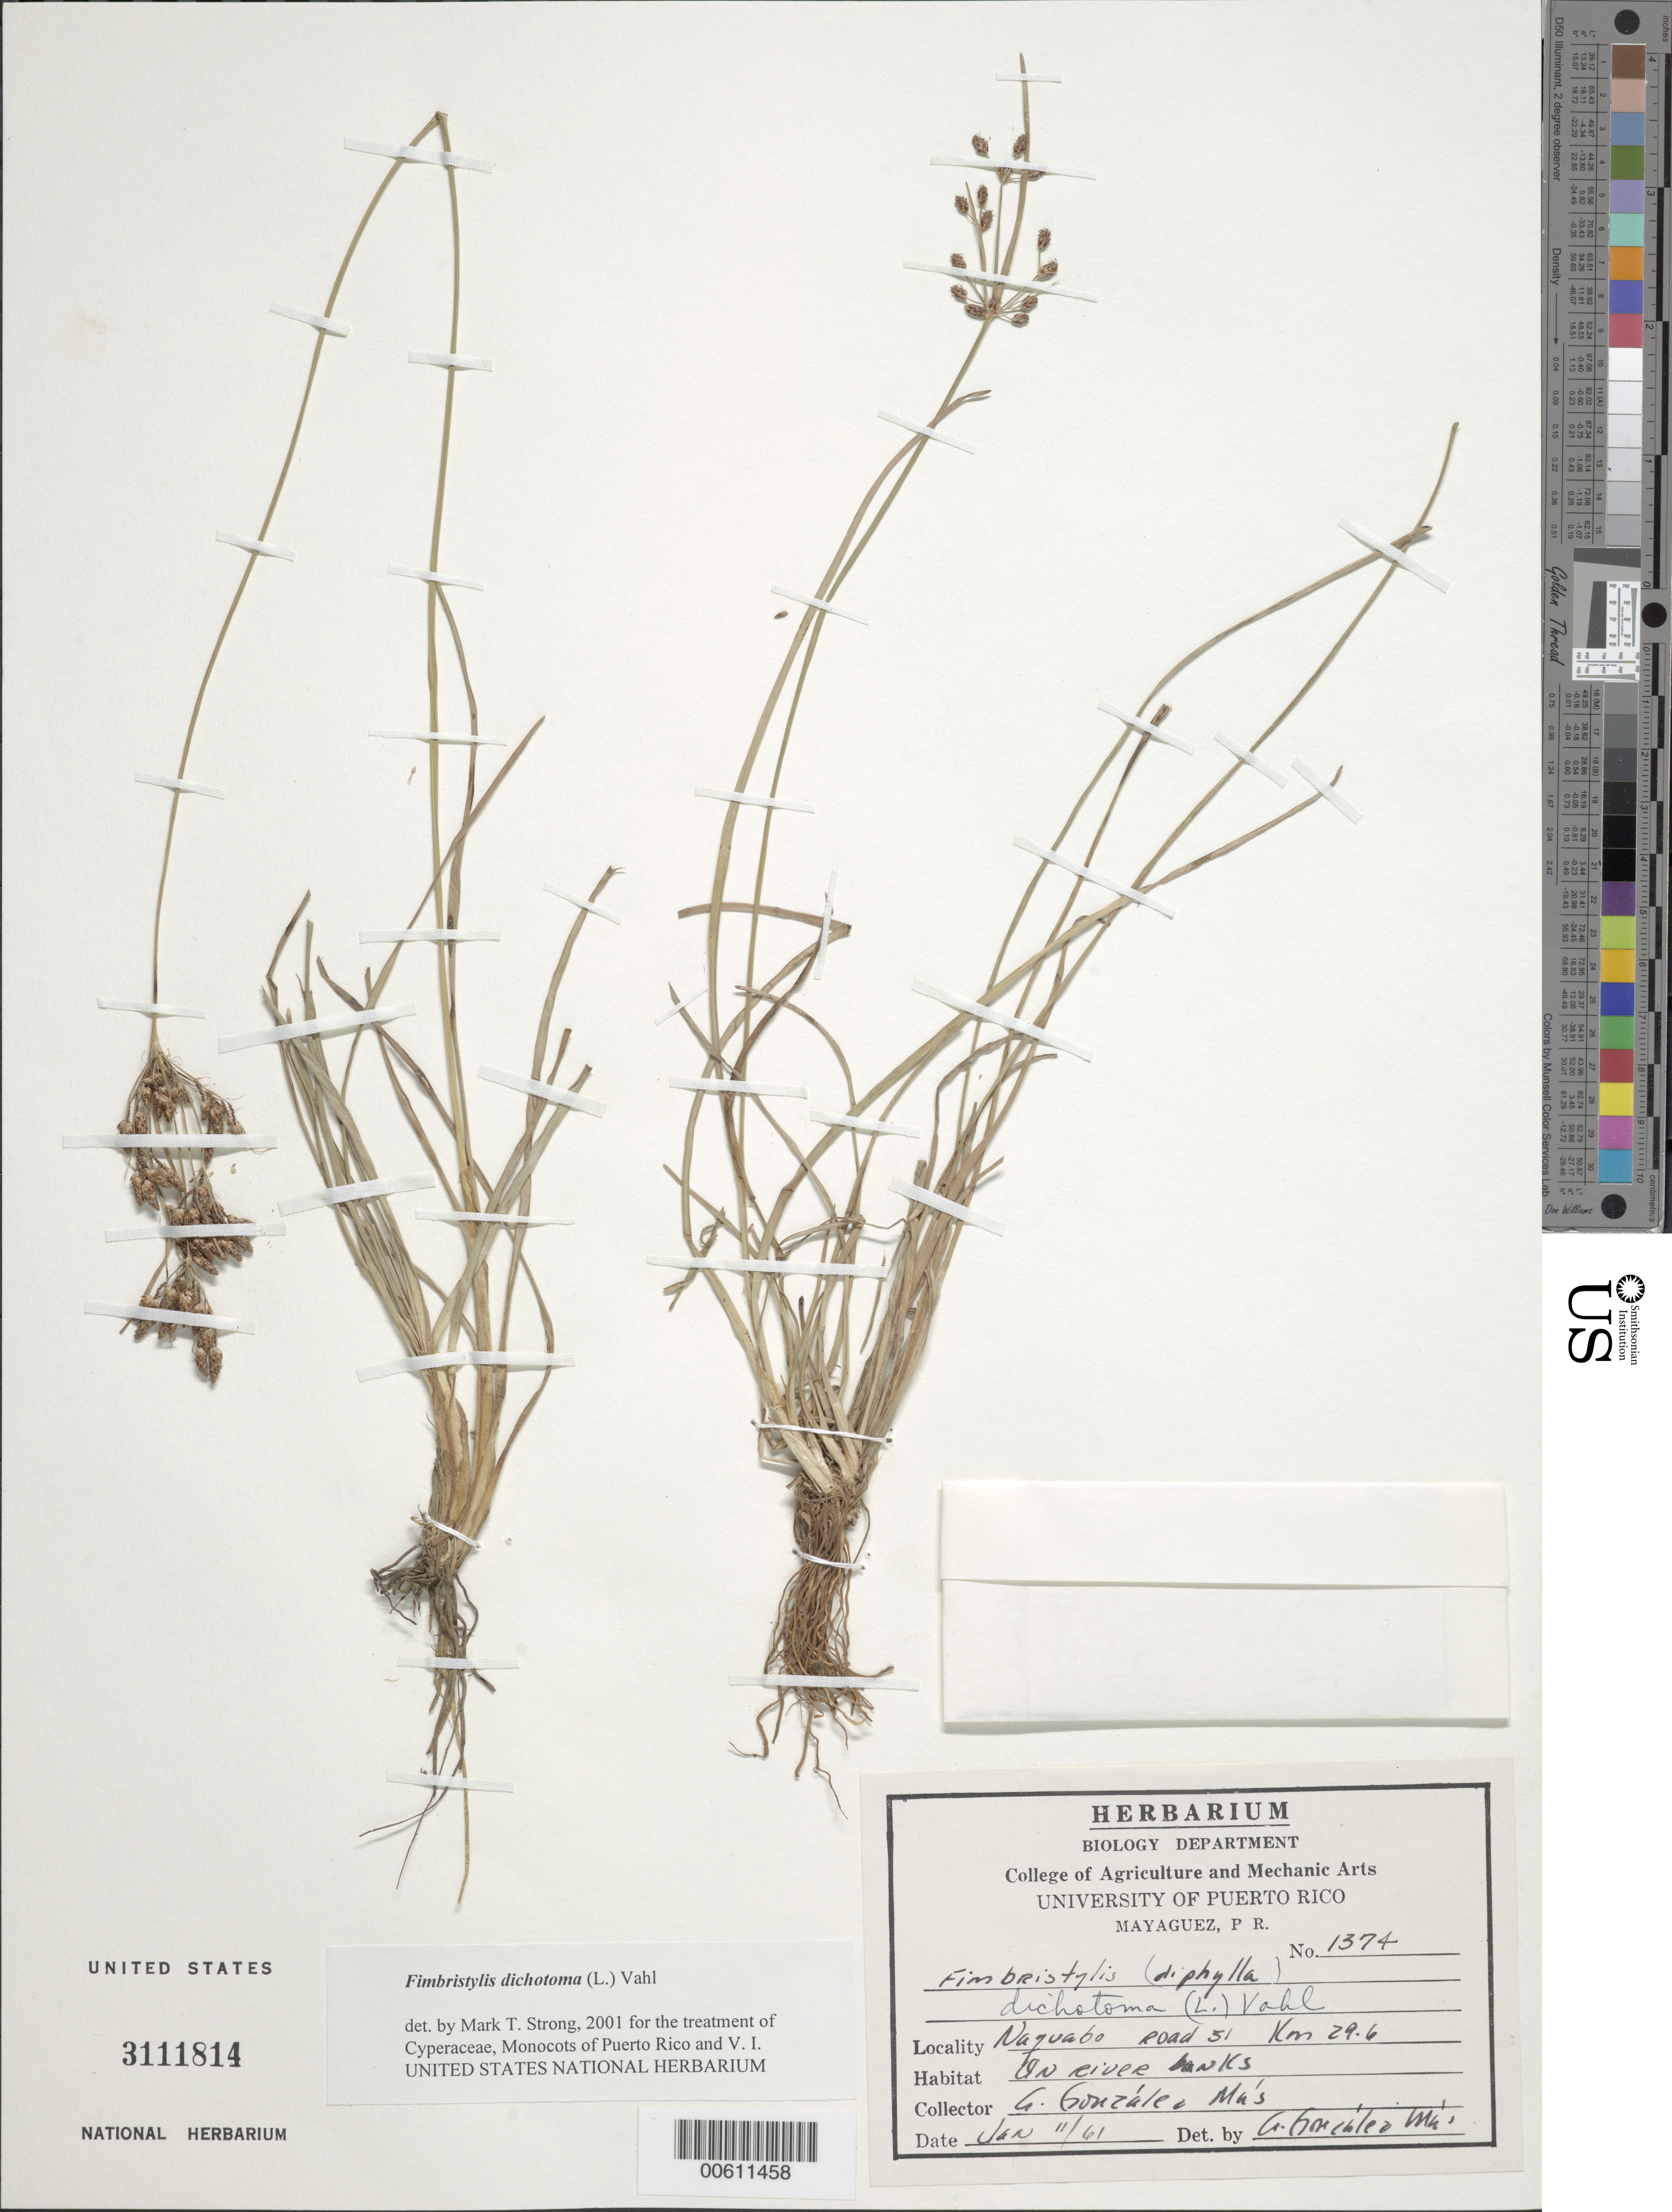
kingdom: Plantae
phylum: Tracheophyta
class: Liliopsida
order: Poales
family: Cyperaceae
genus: Fimbristylis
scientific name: Fimbristylis dichotoma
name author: (L.) Vahl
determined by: Strong, M. T., (US), Smithsonian Institution - National Museum of Natural History (UNITED STATES)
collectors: A. González Más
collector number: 1374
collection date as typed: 11 Jan 1961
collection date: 1961-01-11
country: Puerto Rico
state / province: Naguabo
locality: Naguabo: Rd. 51, km 29.6.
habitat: On river banks.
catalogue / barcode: US 3111814